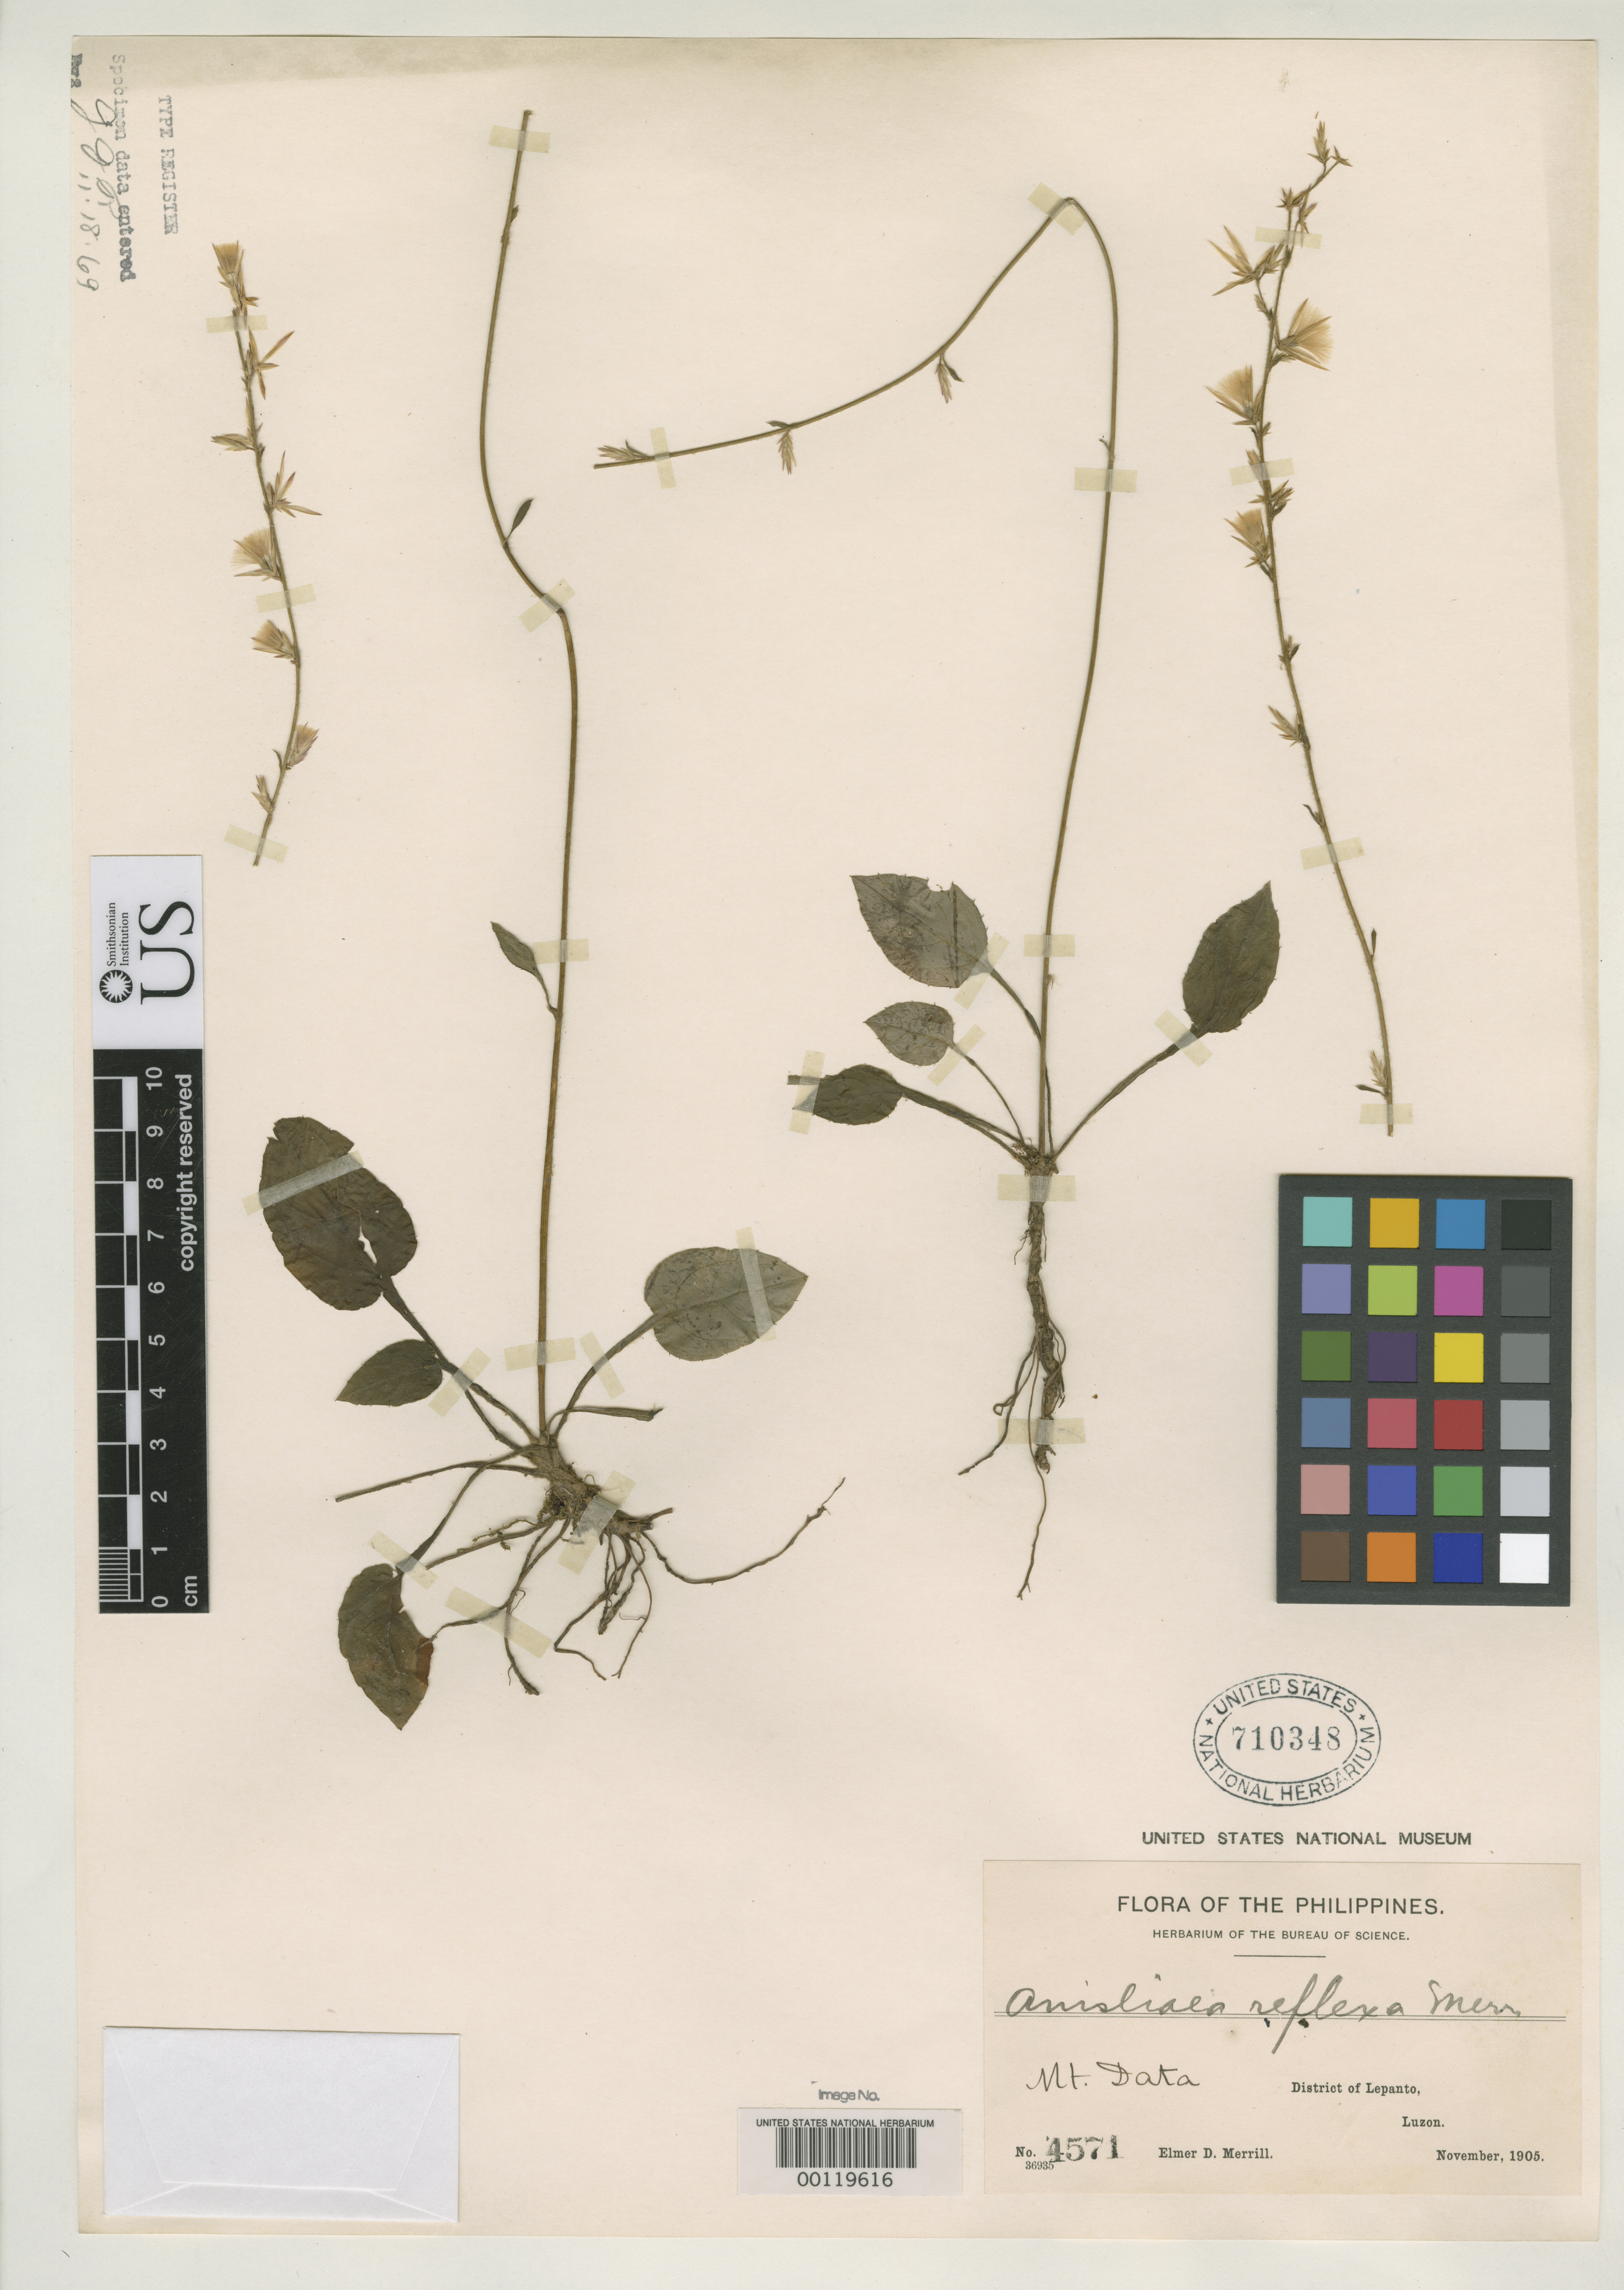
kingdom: Plantae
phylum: Tracheophyta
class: Magnoliopsida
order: Asterales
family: Asteraceae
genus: Ainsliaea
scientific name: Ainsliaea reflexa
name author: Merr.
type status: Type Collection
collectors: E. D. Merrill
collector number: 4571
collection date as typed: Nov 1905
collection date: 1905-11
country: Philippines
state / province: Cordillera (Administrative Region)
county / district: Mountain province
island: Luzon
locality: Lepanto, Mt. Data.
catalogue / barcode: US 710348